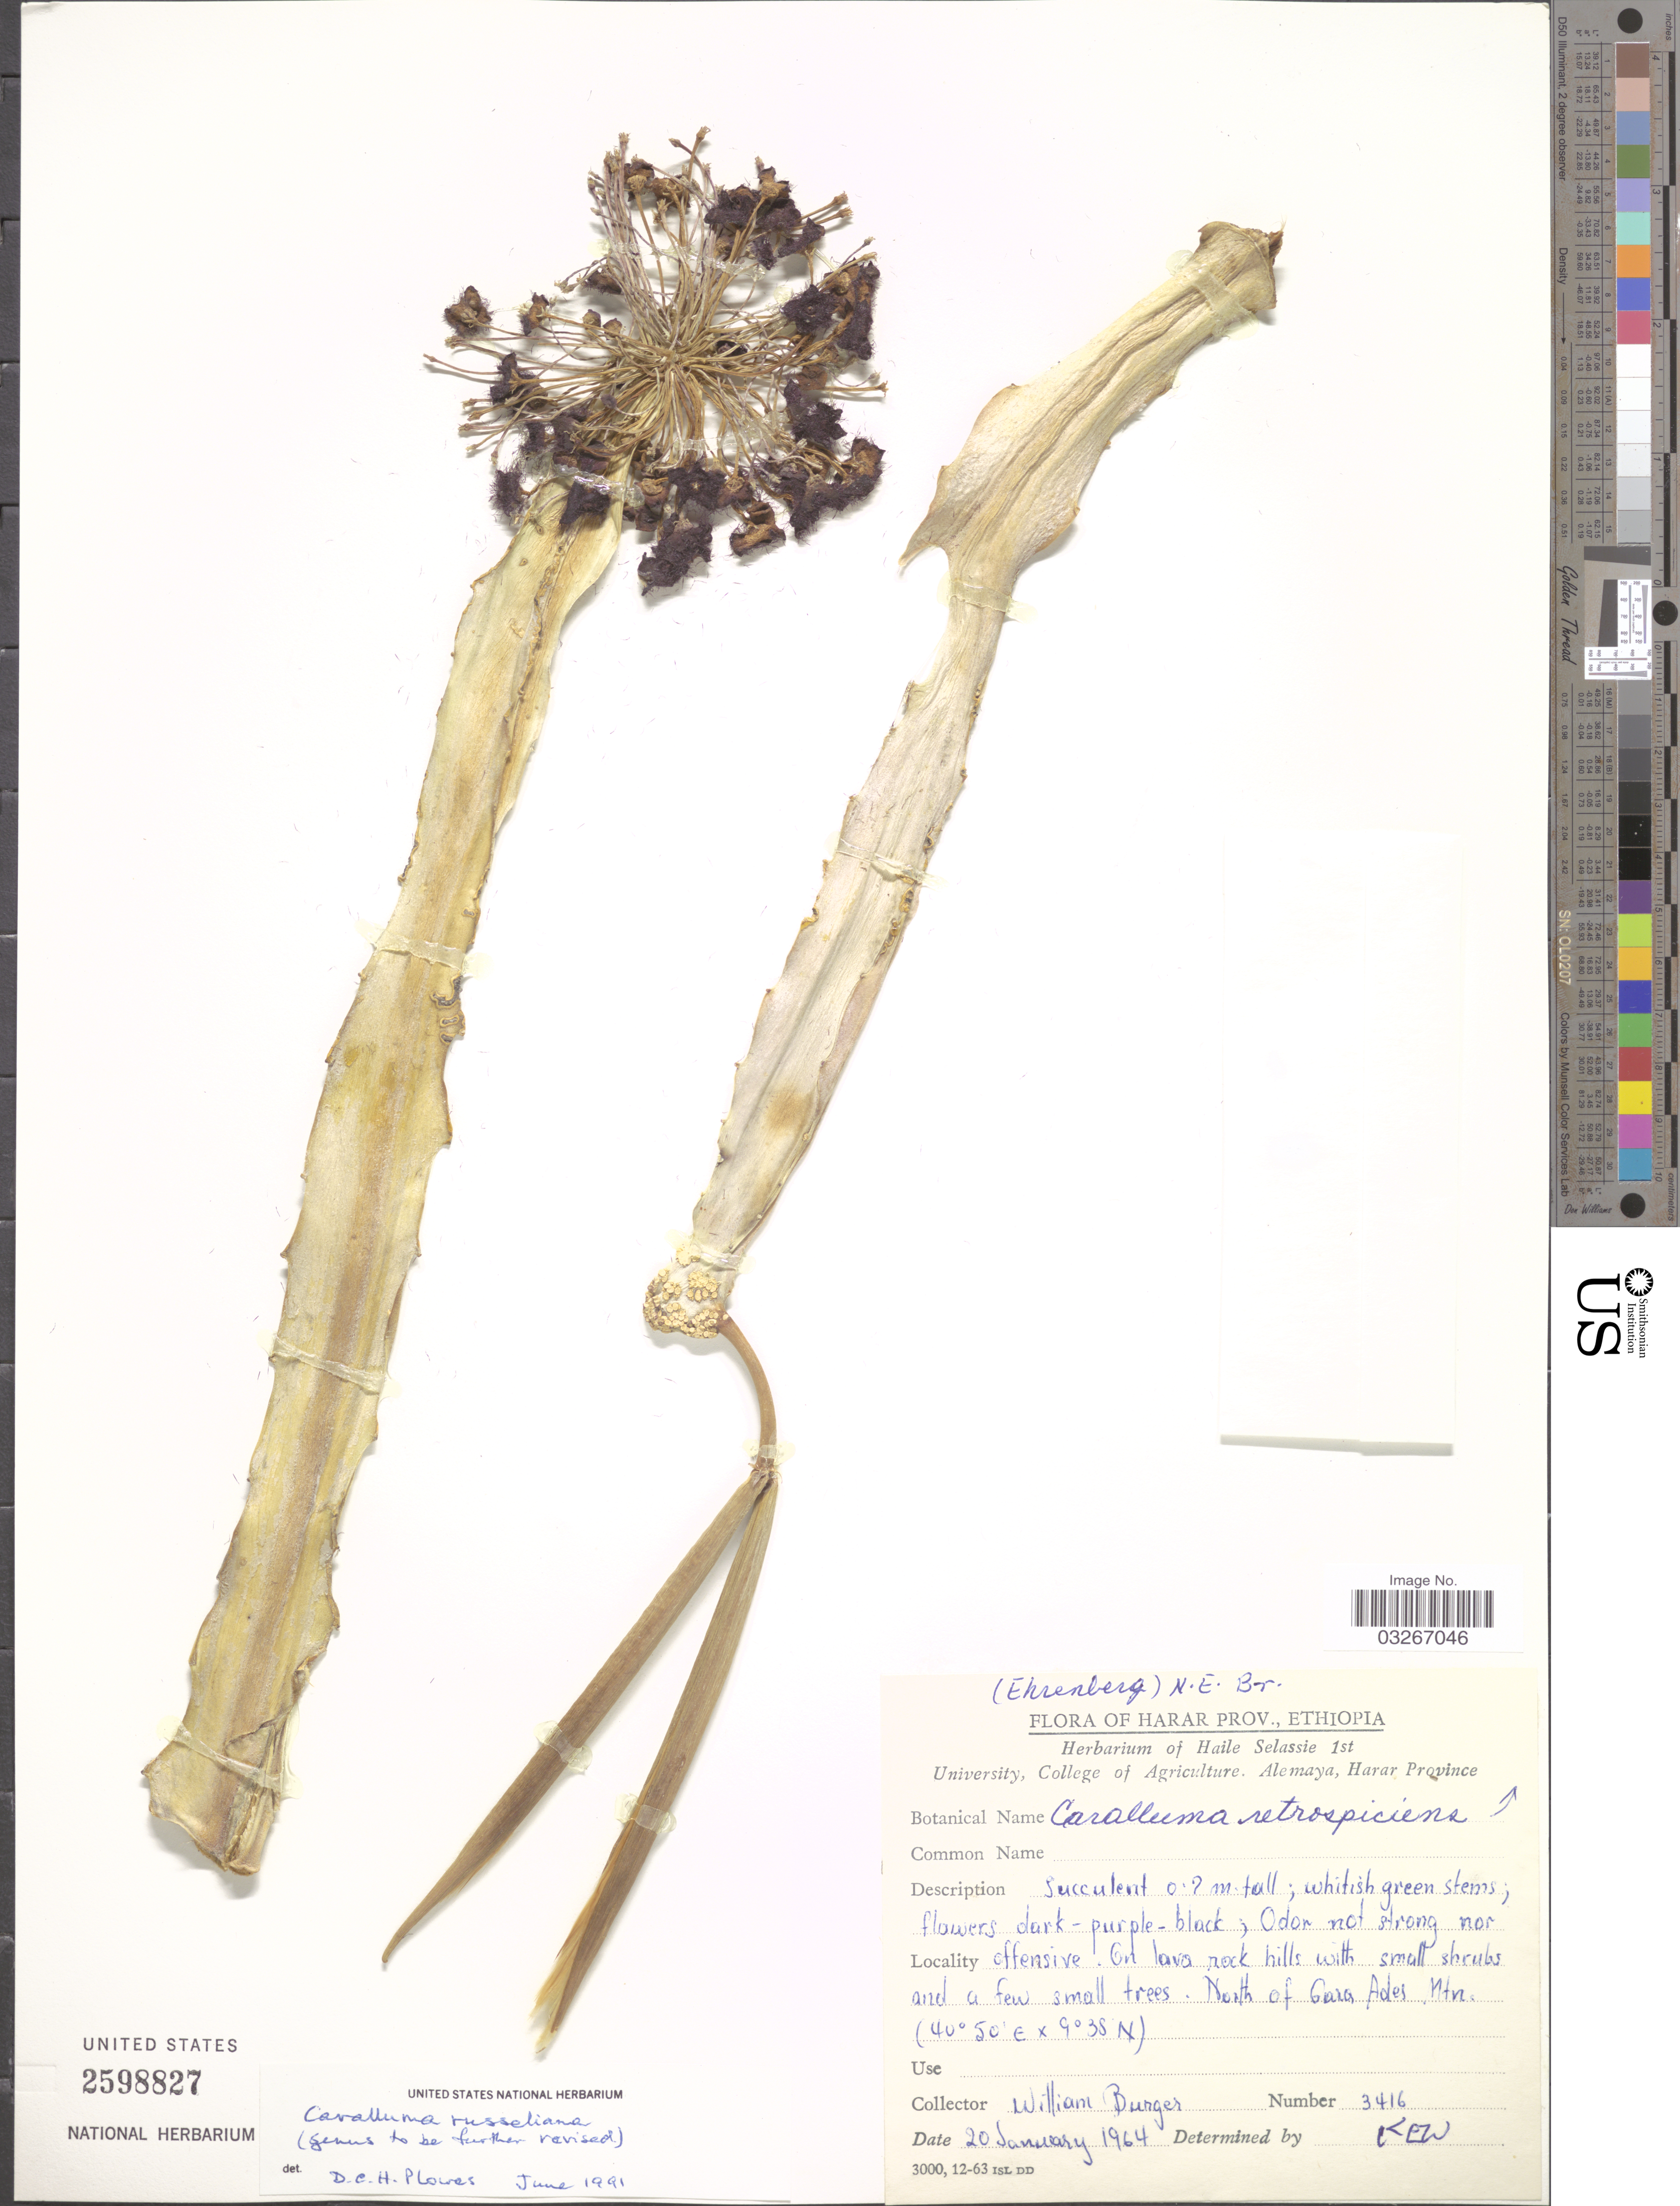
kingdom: Plantae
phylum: Tracheophyta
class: Magnoliopsida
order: Gentianales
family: Apocynaceae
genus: Caralluma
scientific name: Caralluma russelliana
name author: (Courbai ex Brongn.) Cufod.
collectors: W. Burger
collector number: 3416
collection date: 1964-01-20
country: Ethiopia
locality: Harar Prov. North of Gara Ades Mtn.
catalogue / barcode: US 2598827